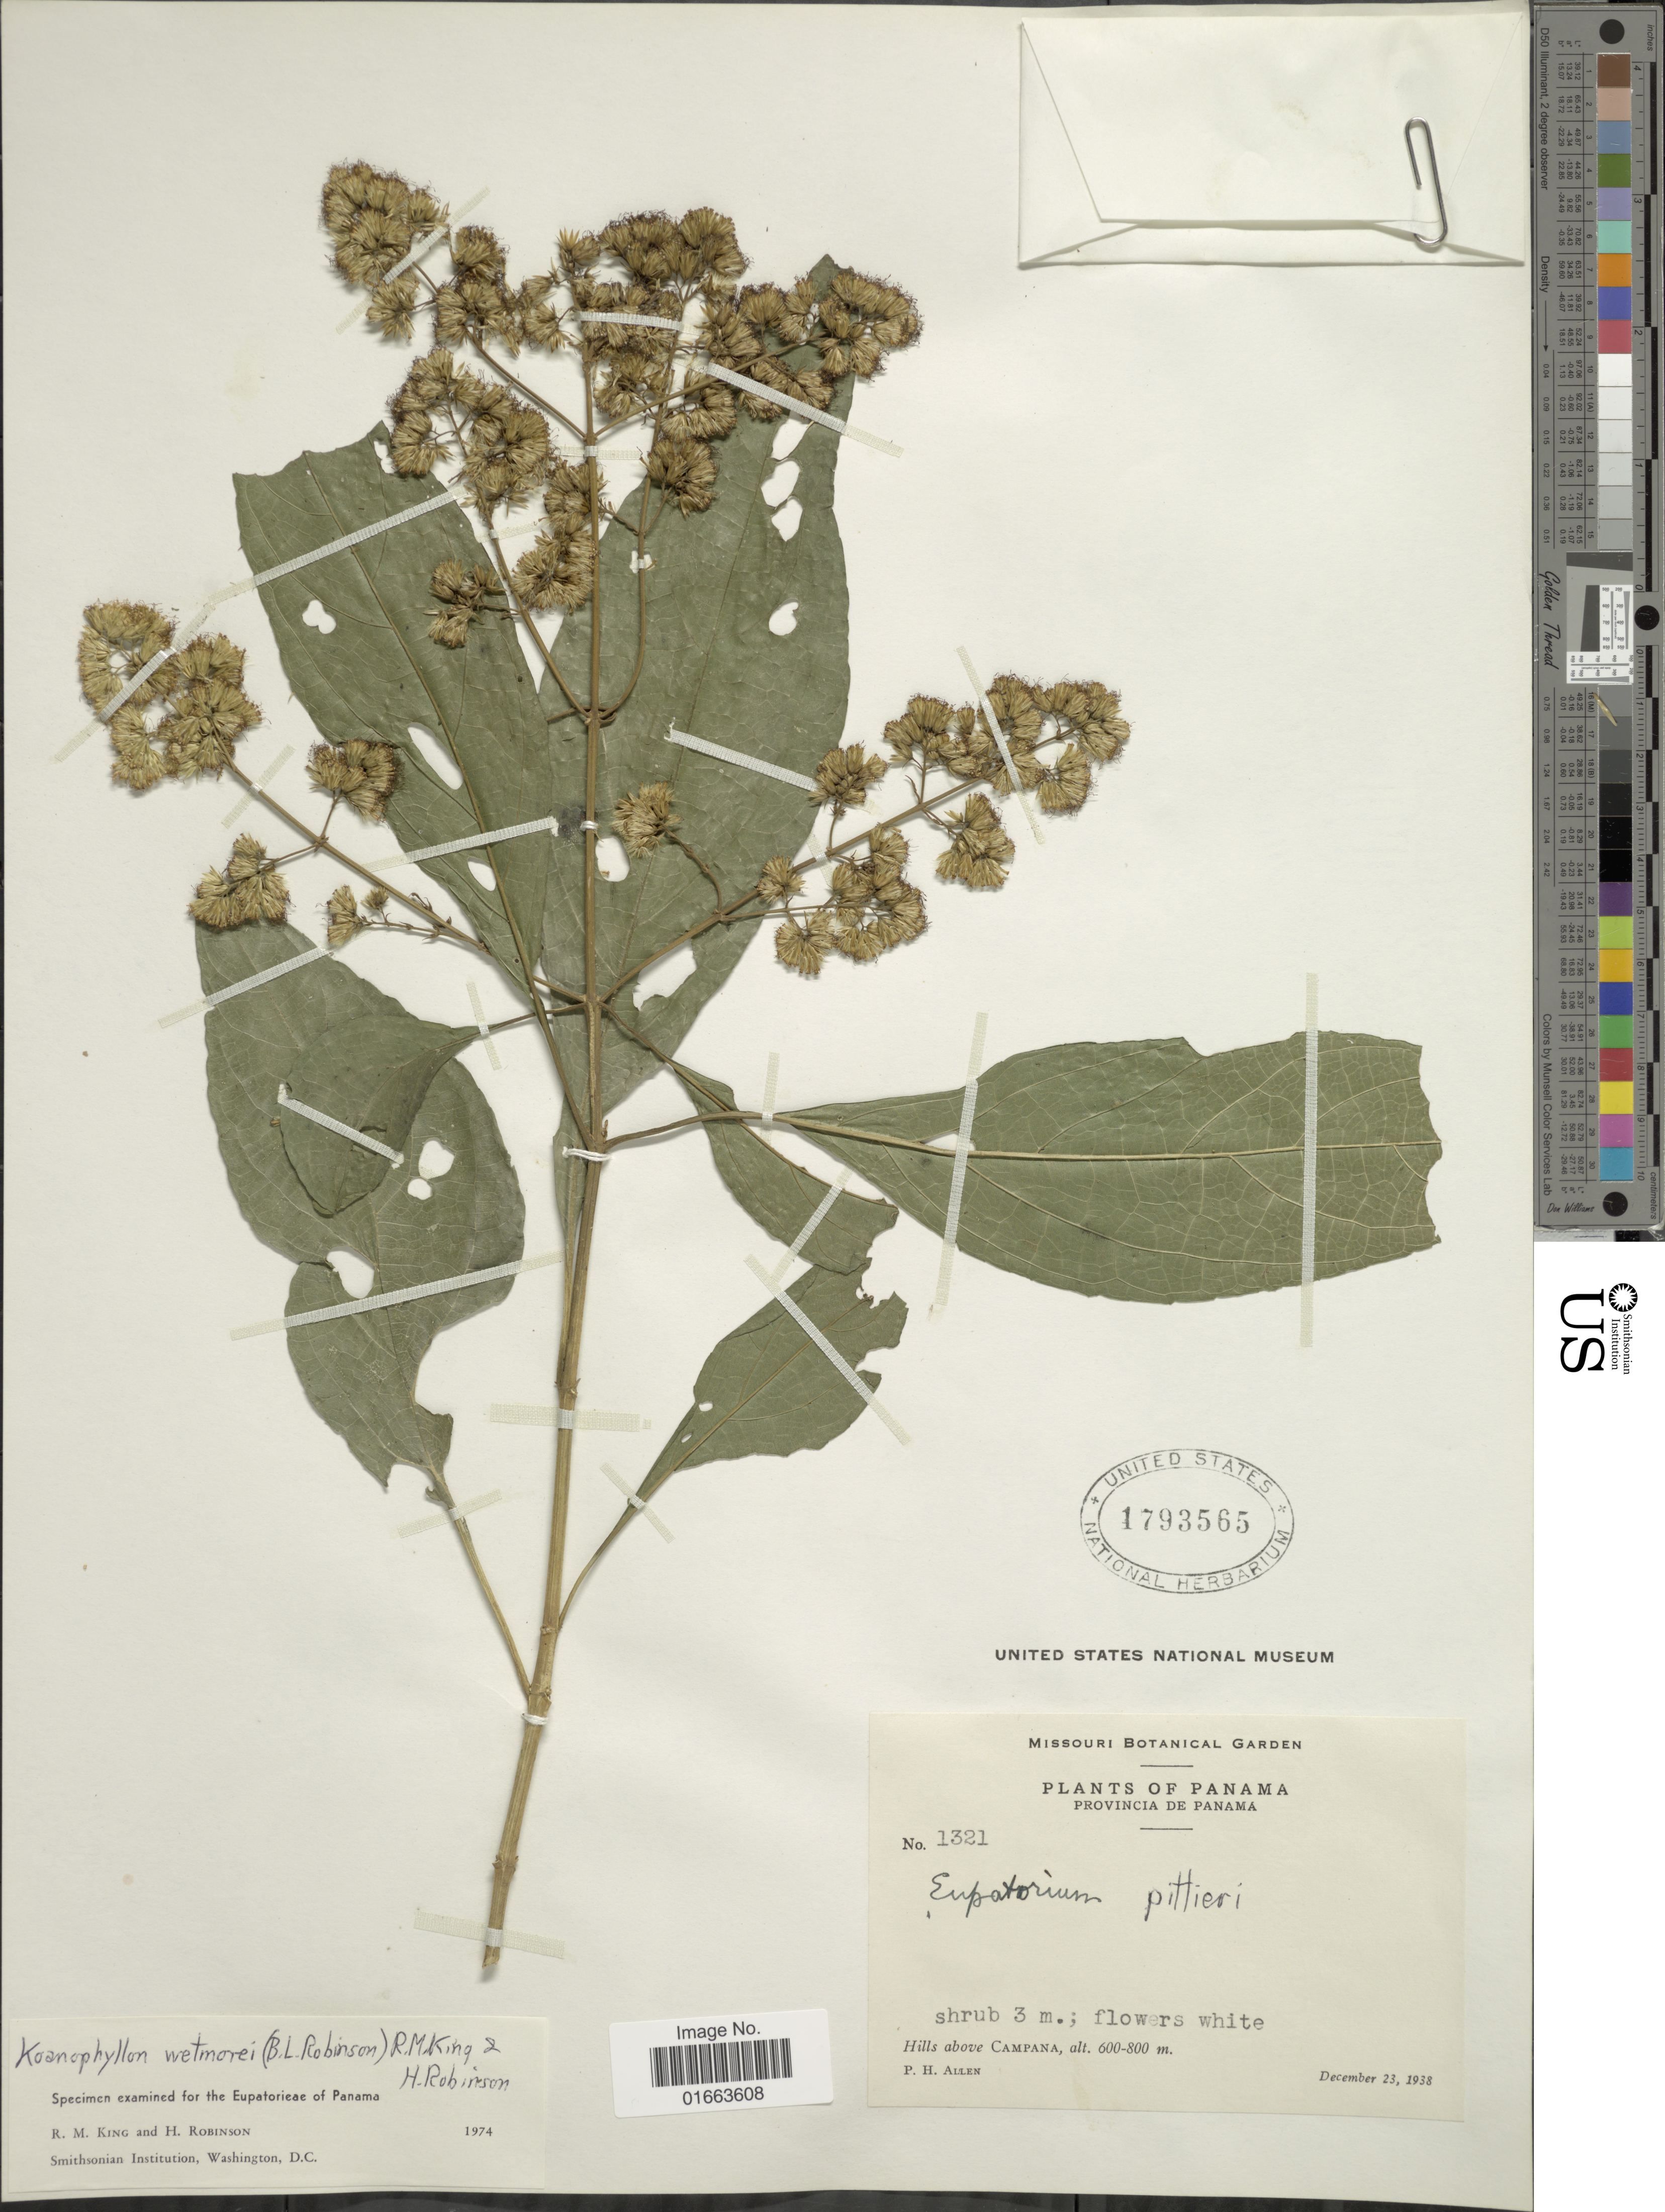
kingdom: Plantae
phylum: Tracheophyta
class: Magnoliopsida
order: Asterales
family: Asteraceae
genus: Koanophyllon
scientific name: Koanophyllon wetmorei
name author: (B.L. Rob.) R.M. King & H. Rob.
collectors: P. H. Allen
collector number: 1321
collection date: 1938-12-23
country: Panama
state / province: Panamá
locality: Hills above Campana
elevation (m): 600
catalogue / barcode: US 1793565